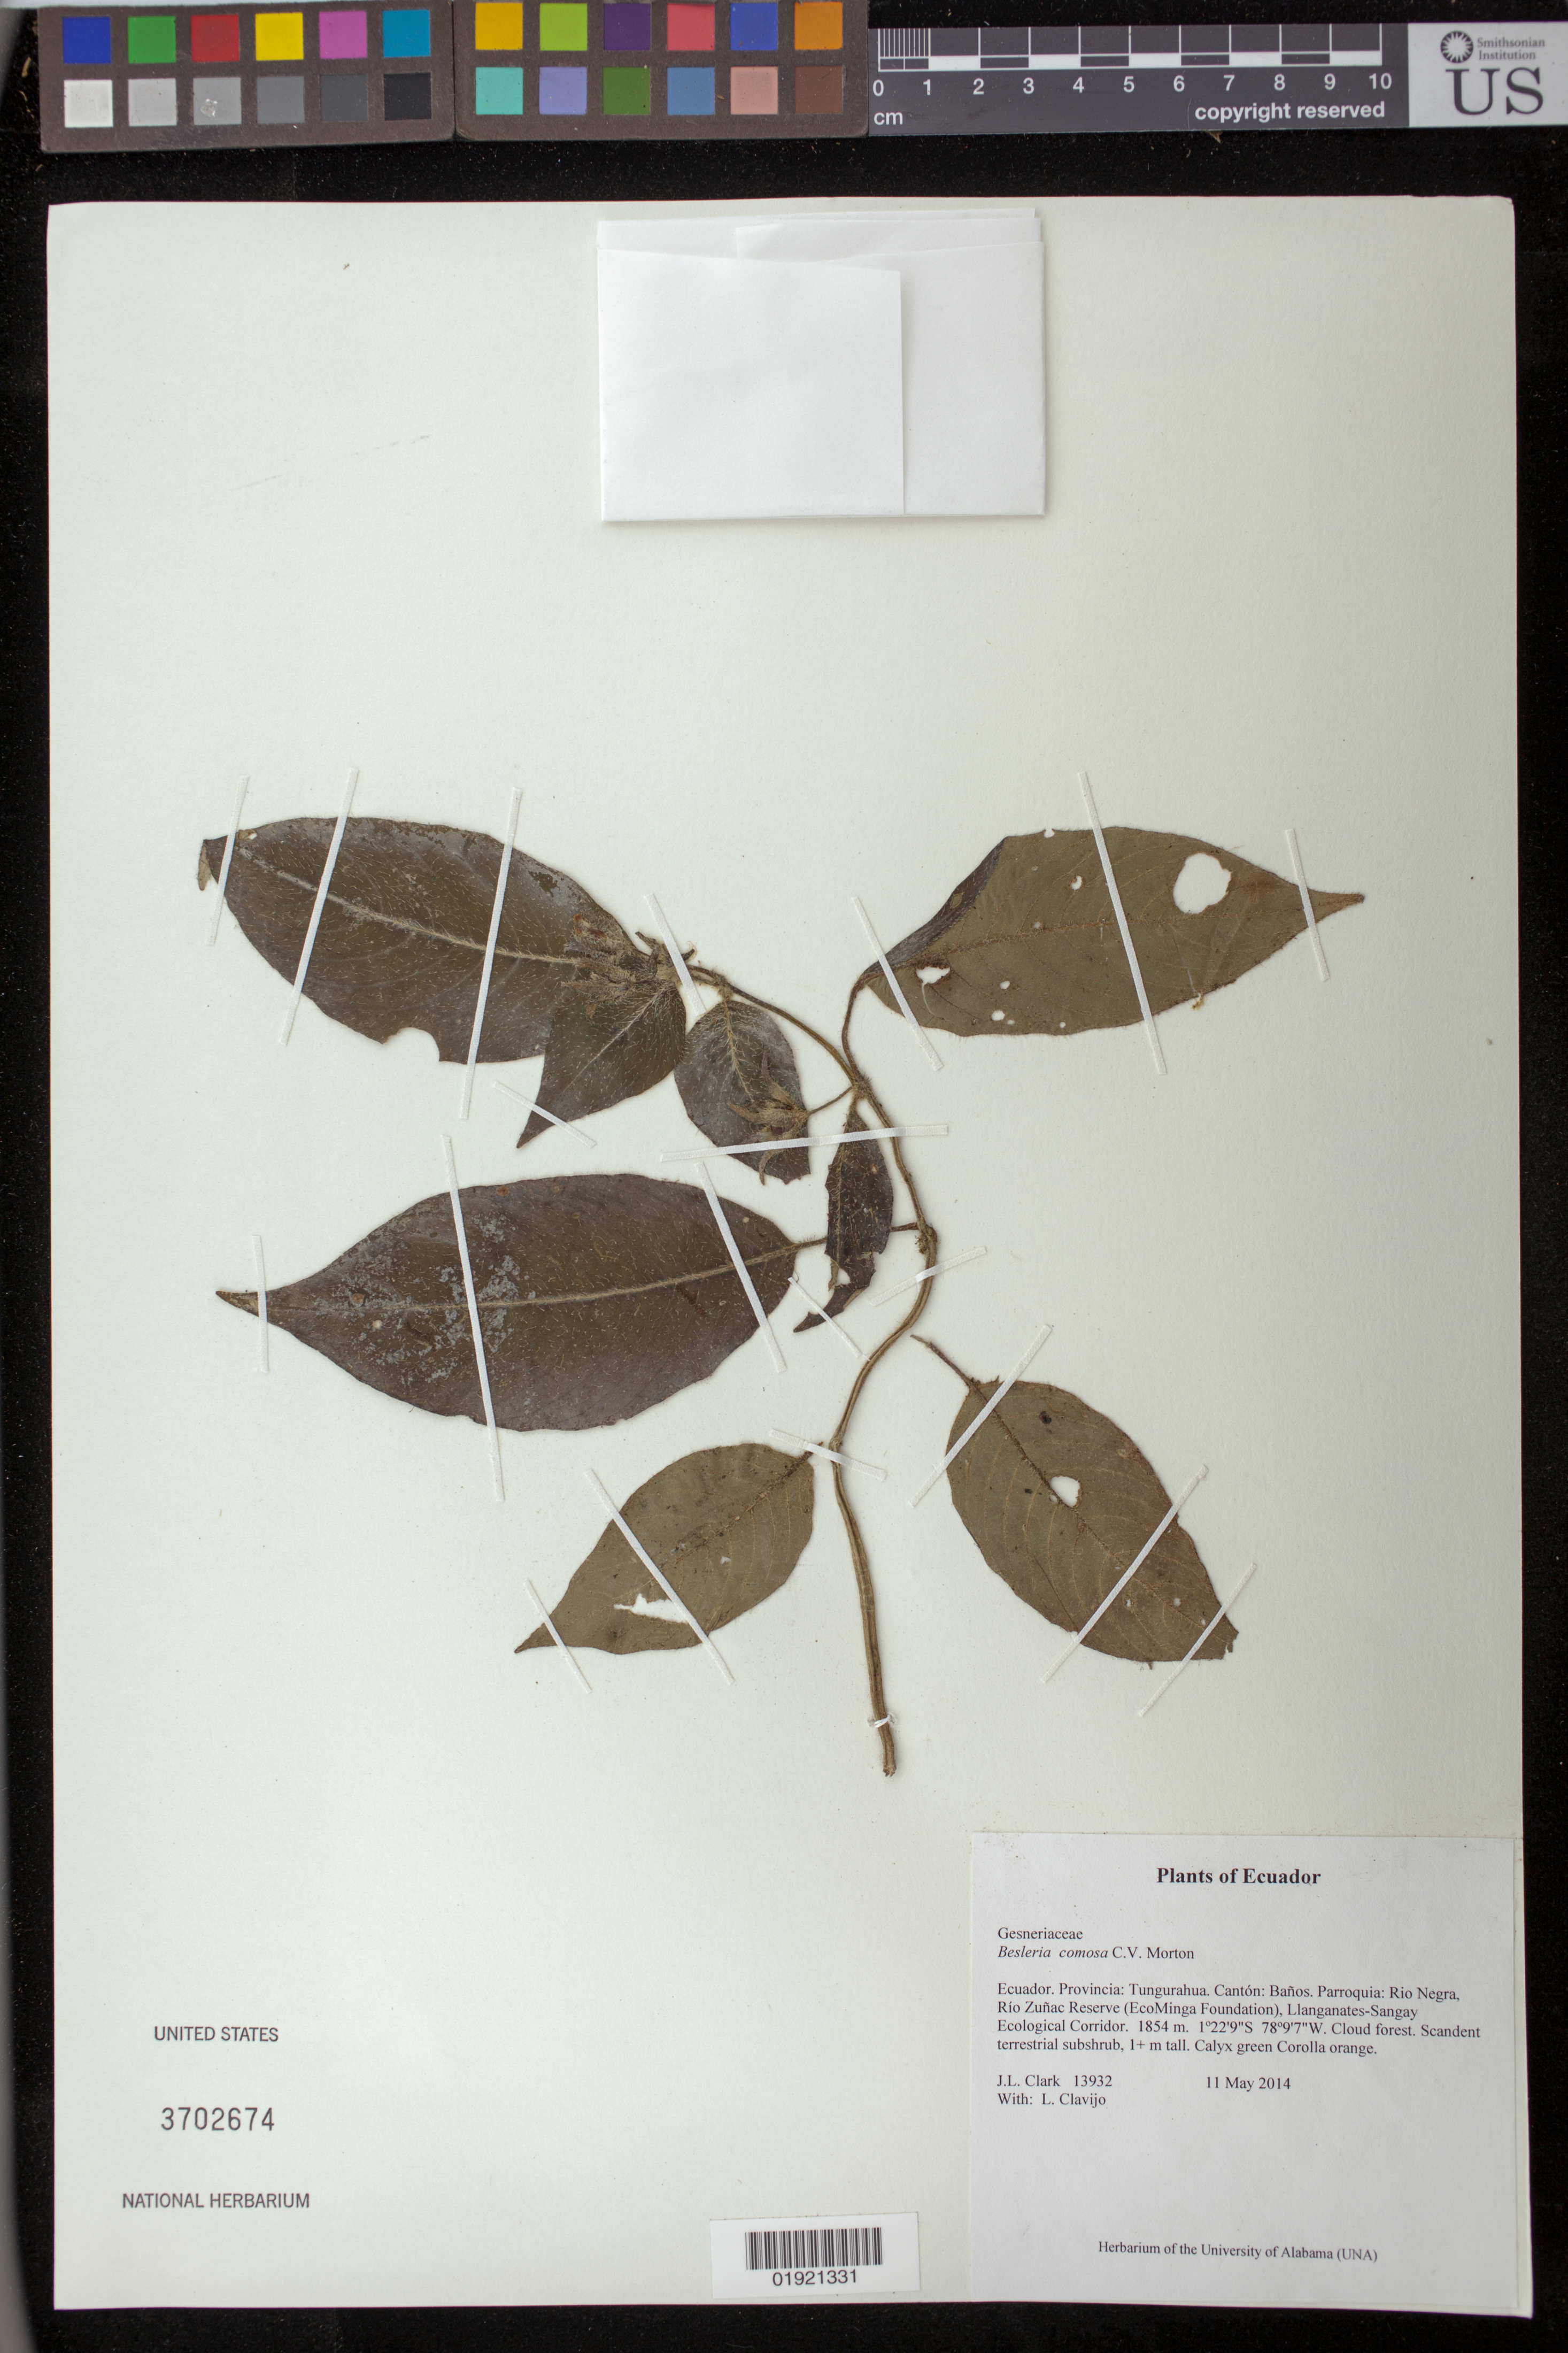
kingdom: Plantae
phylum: Tracheophyta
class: Magnoliopsida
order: Lamiales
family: Gesneriaceae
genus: Besleria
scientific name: Besleria comosa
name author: C.V. Morton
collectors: J. L. Clark & L. Clavijo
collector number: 13932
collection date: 2014-05-11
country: Ecuador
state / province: Tungurahua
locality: Canton: Banos. Parroquia: Rio Negra, Rio Zunac Reserve (EcoMinga Foundation), Llanganates-Sangay Ecological Corridor.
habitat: Cloud forest.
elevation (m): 1854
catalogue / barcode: US 3702674